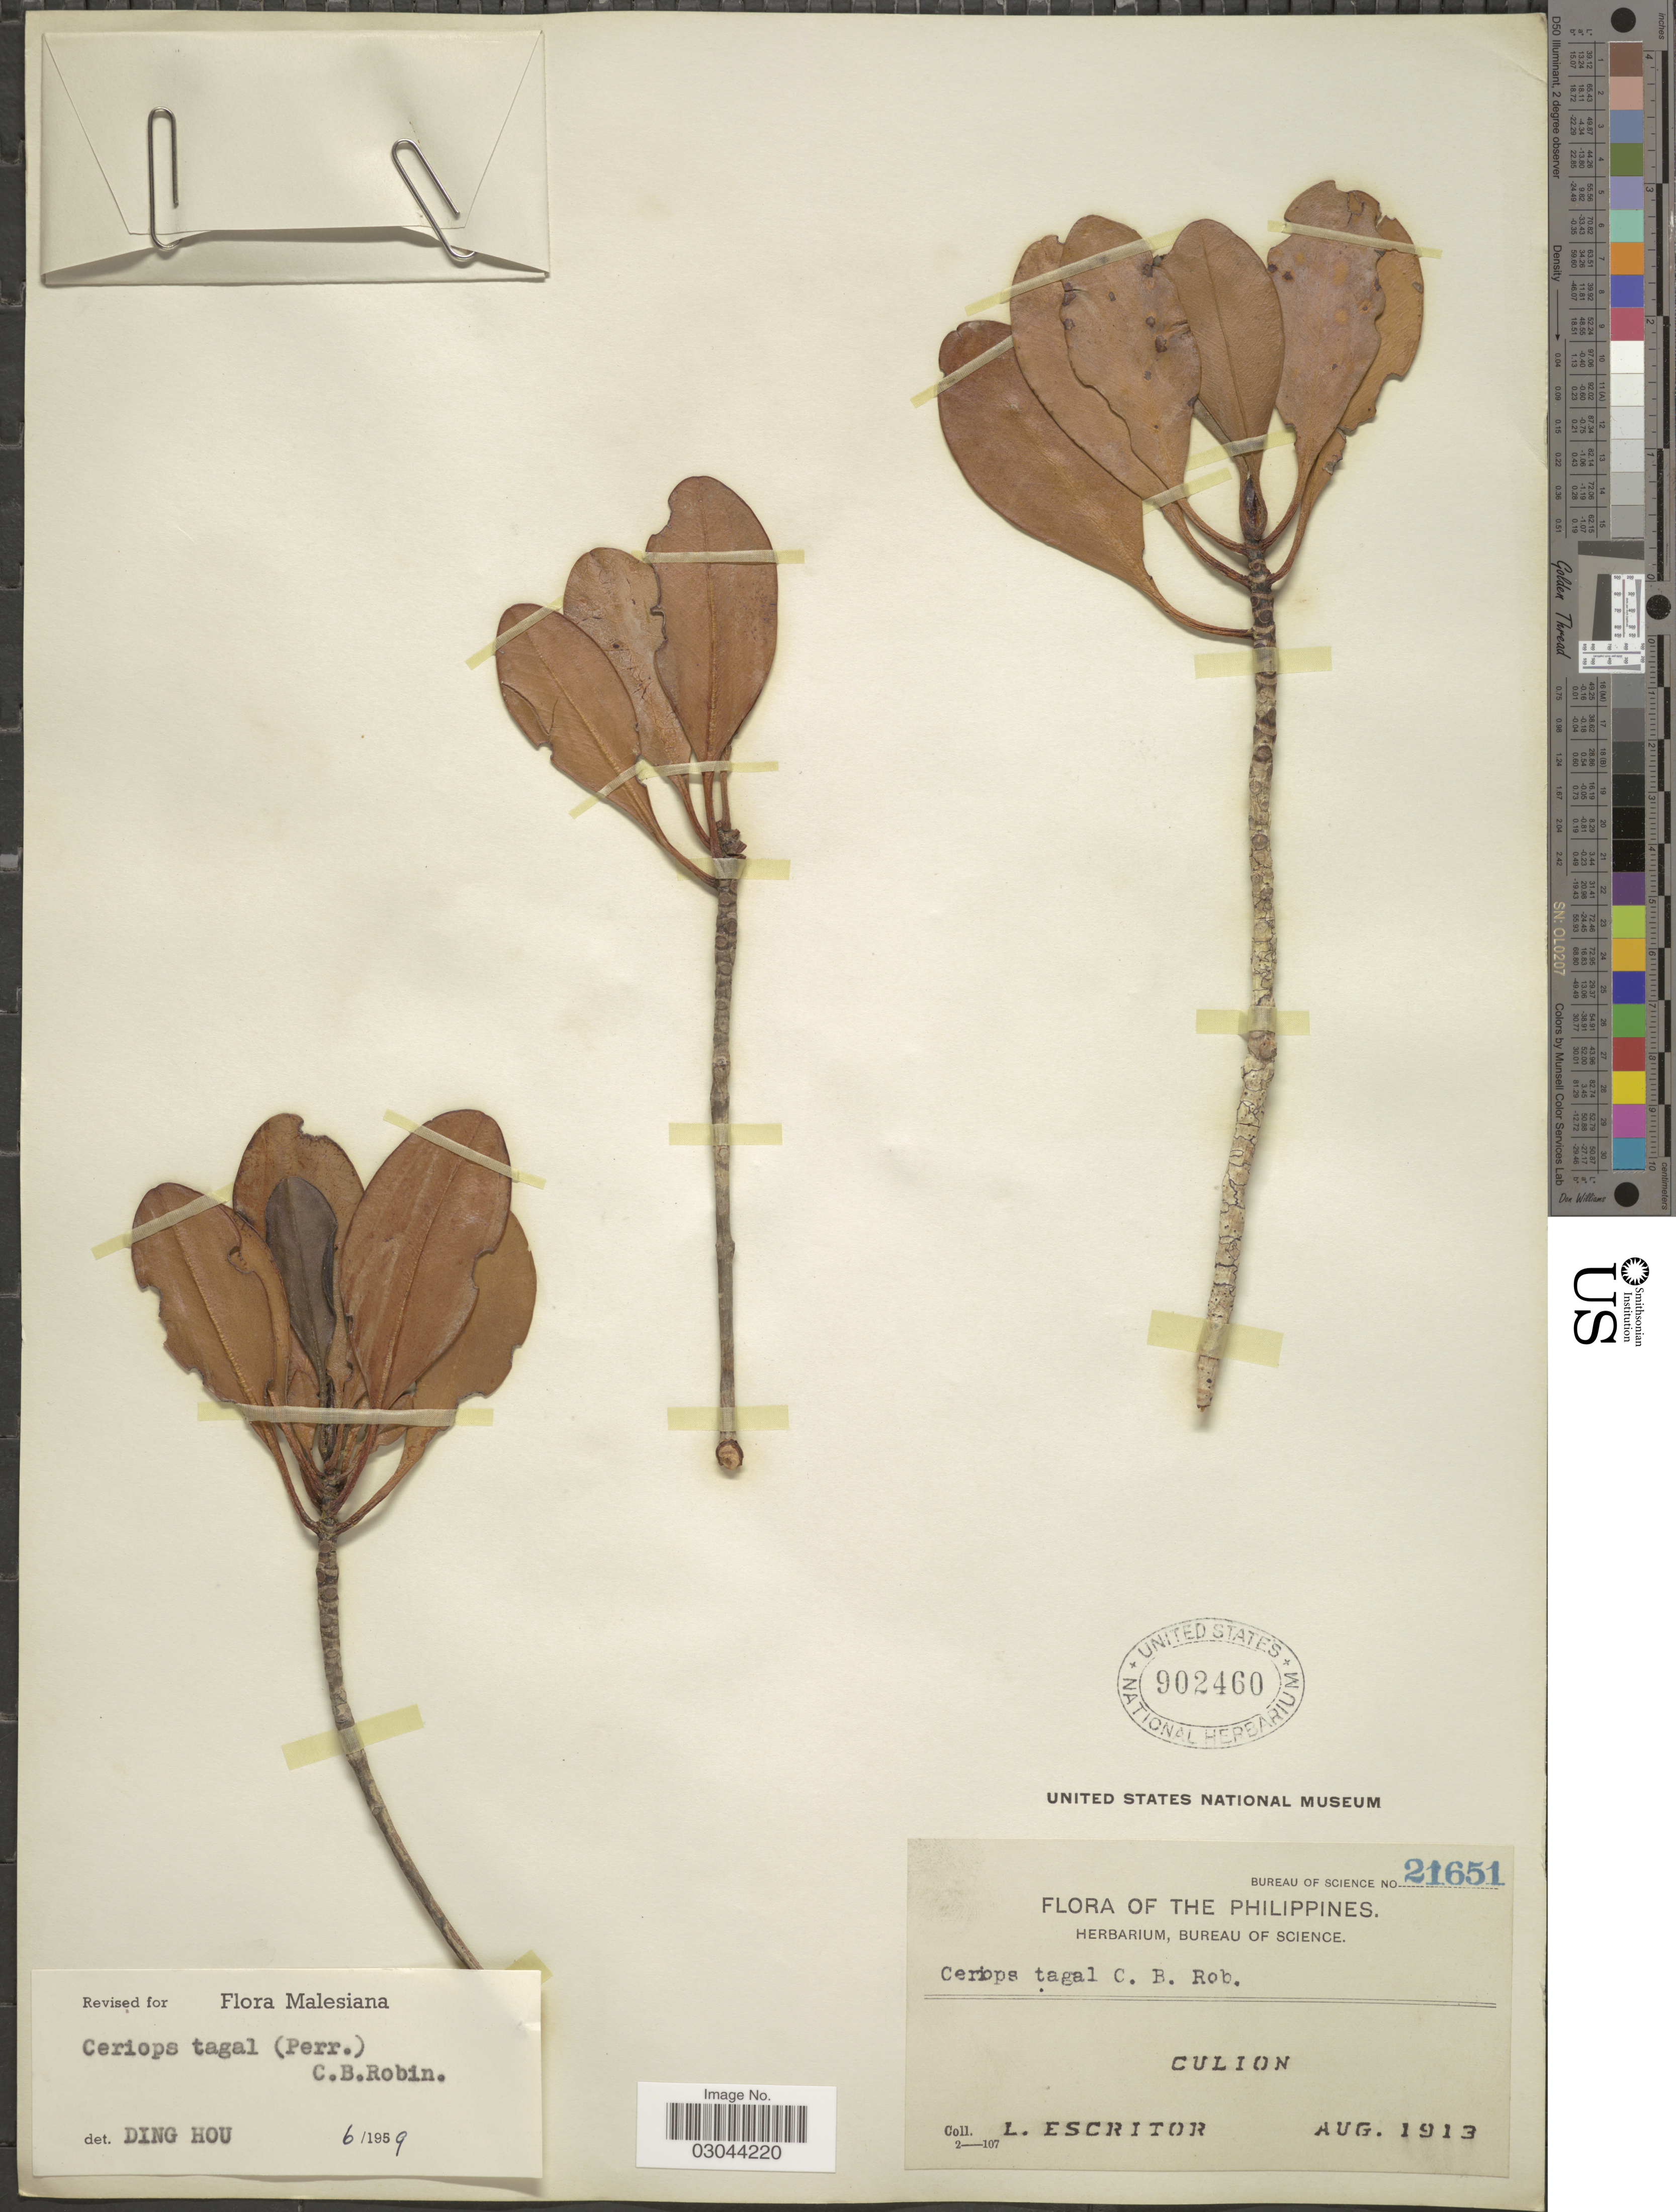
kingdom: Plantae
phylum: Tracheophyta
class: Magnoliopsida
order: Malpighiales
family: Rhizophoraceae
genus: Ceriops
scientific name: Ceriops tagal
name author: (Perr.) C.B. Rob.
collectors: L. Escritor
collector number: Bureau of Science 21651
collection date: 1913-08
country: Philippines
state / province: Mimaropa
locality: Culion.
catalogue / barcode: US 902460